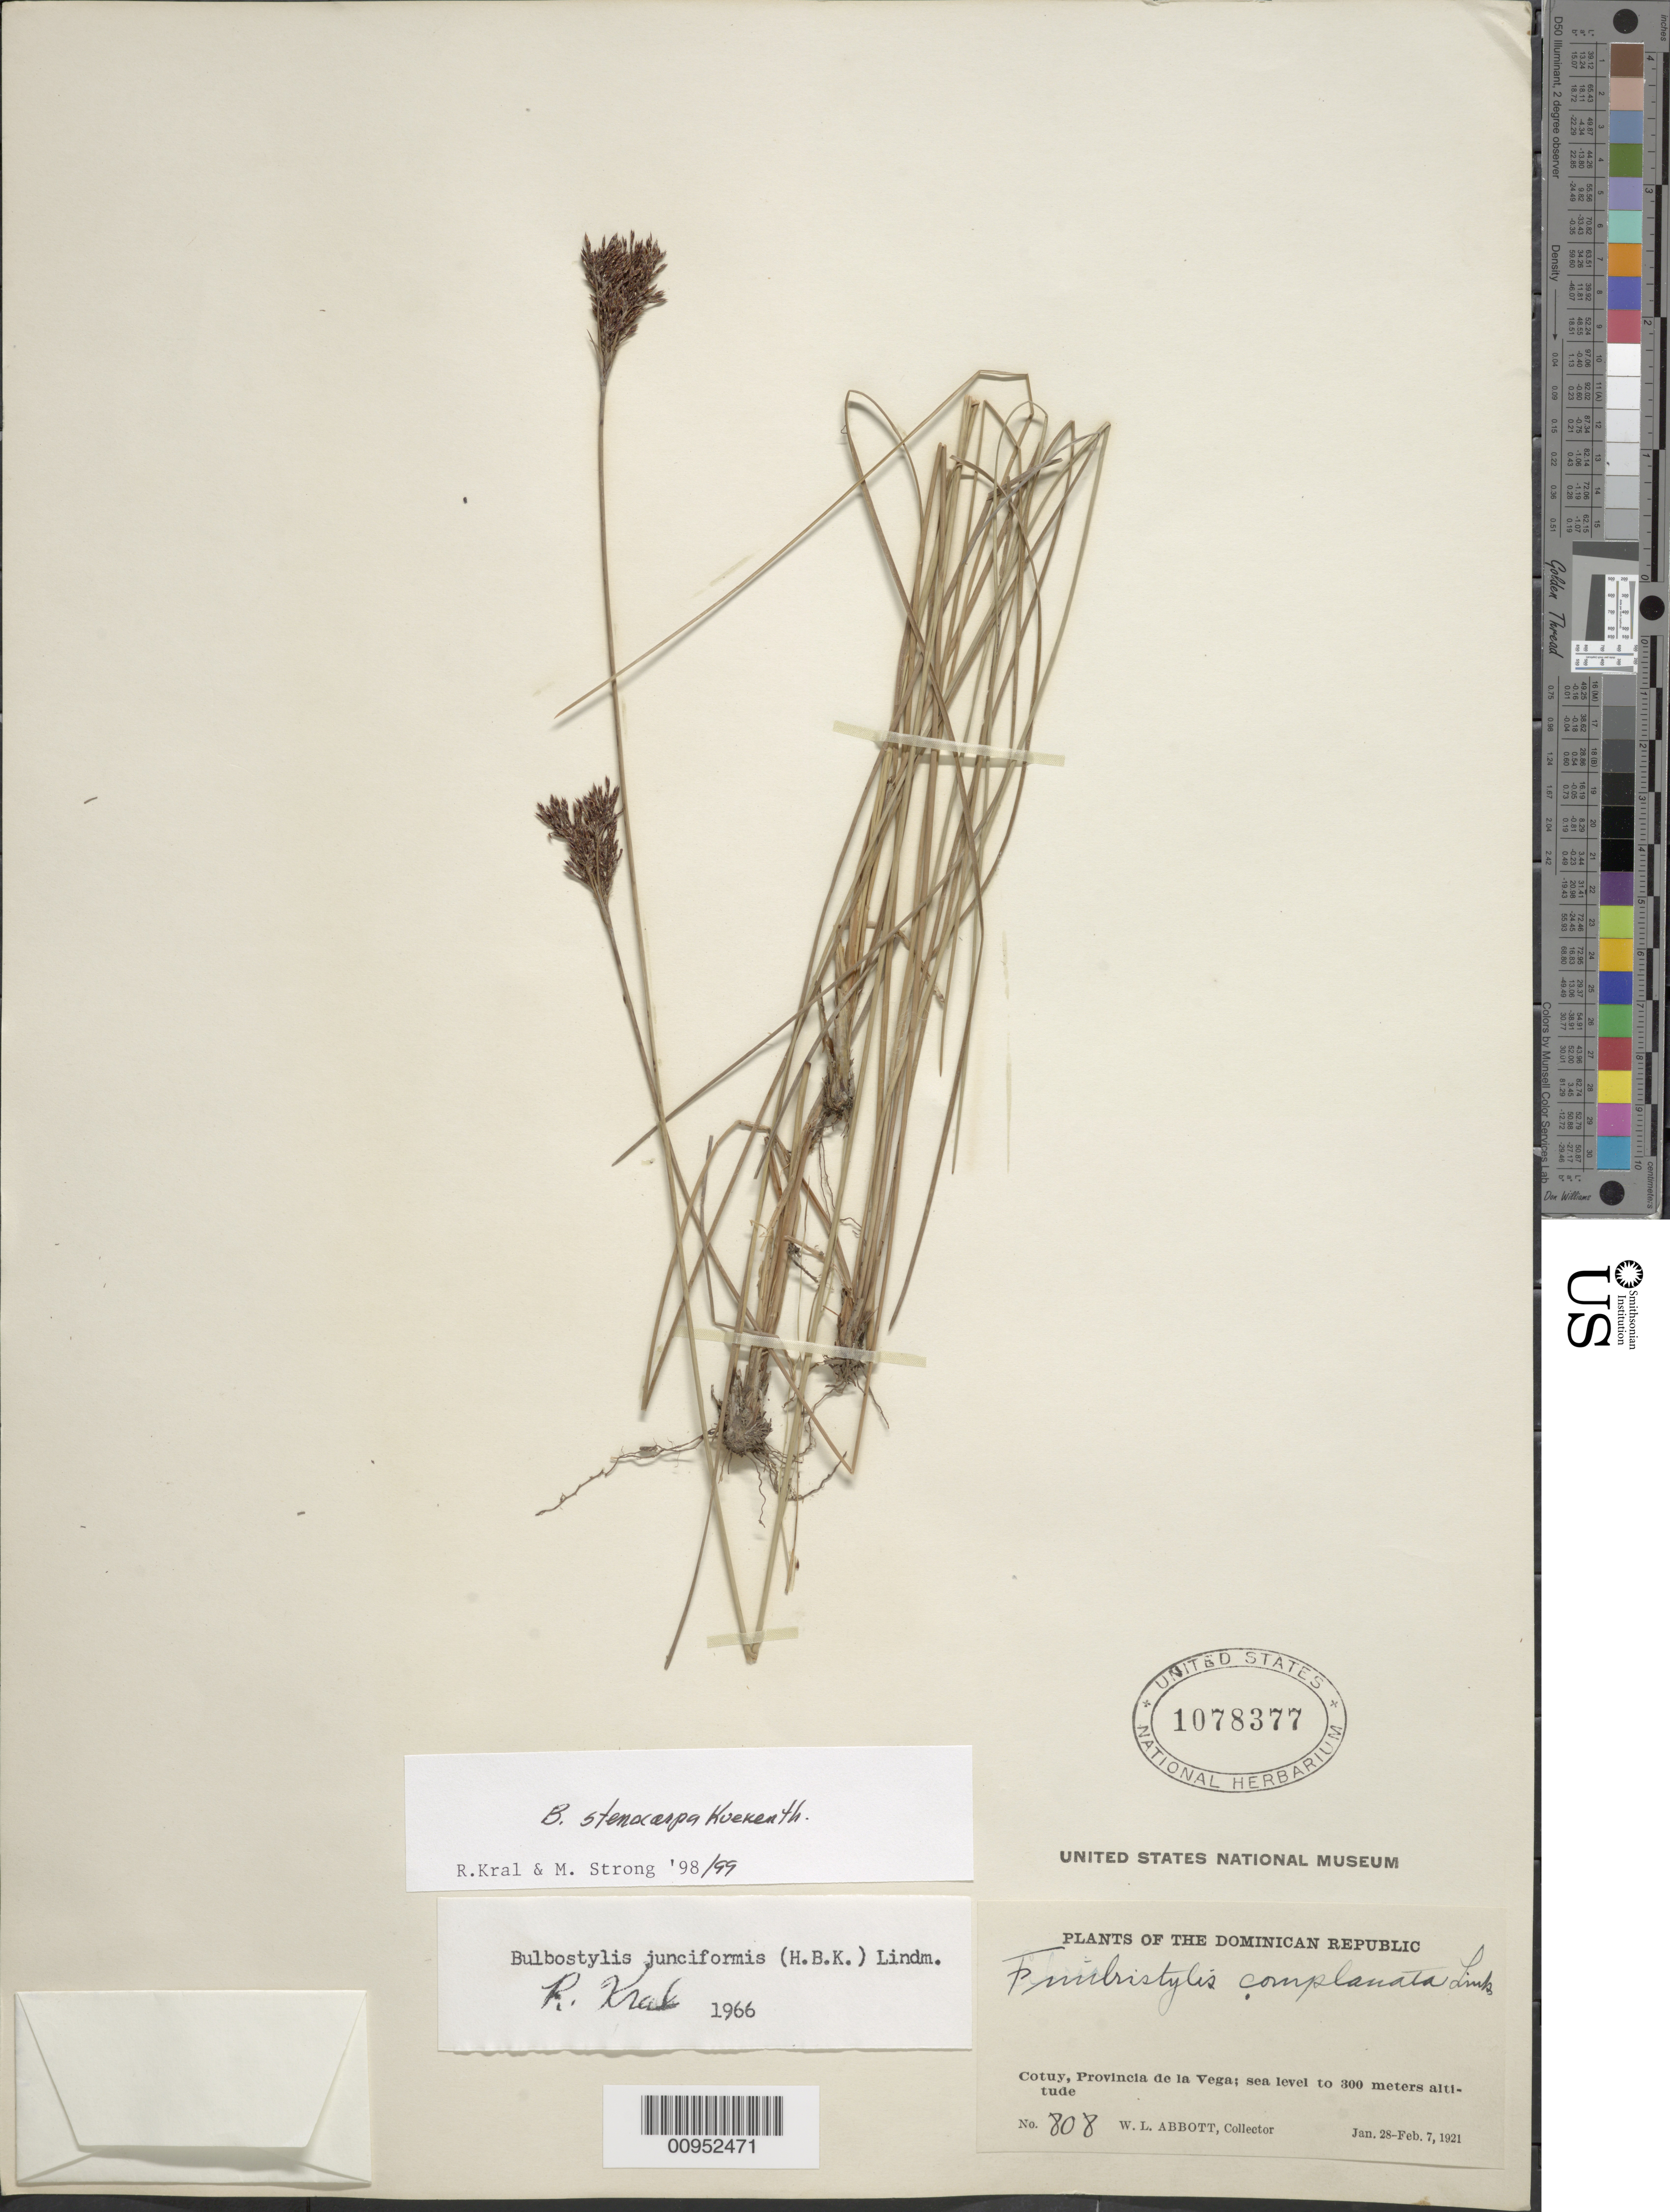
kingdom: Plantae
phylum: Tracheophyta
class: Liliopsida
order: Poales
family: Cyperaceae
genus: Bulbostylis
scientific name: Bulbostylis stenocarpa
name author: Kük.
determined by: Kral, R.; Strong, M. T.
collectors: W. L. Abbott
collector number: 808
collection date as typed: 28 Jan 1921 to 07 Feb 1921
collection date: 1921-01-28/1921-02-07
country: Dominican Republic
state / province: La Vega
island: Hispaniola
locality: Cotuy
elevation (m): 0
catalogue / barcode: US 1078377